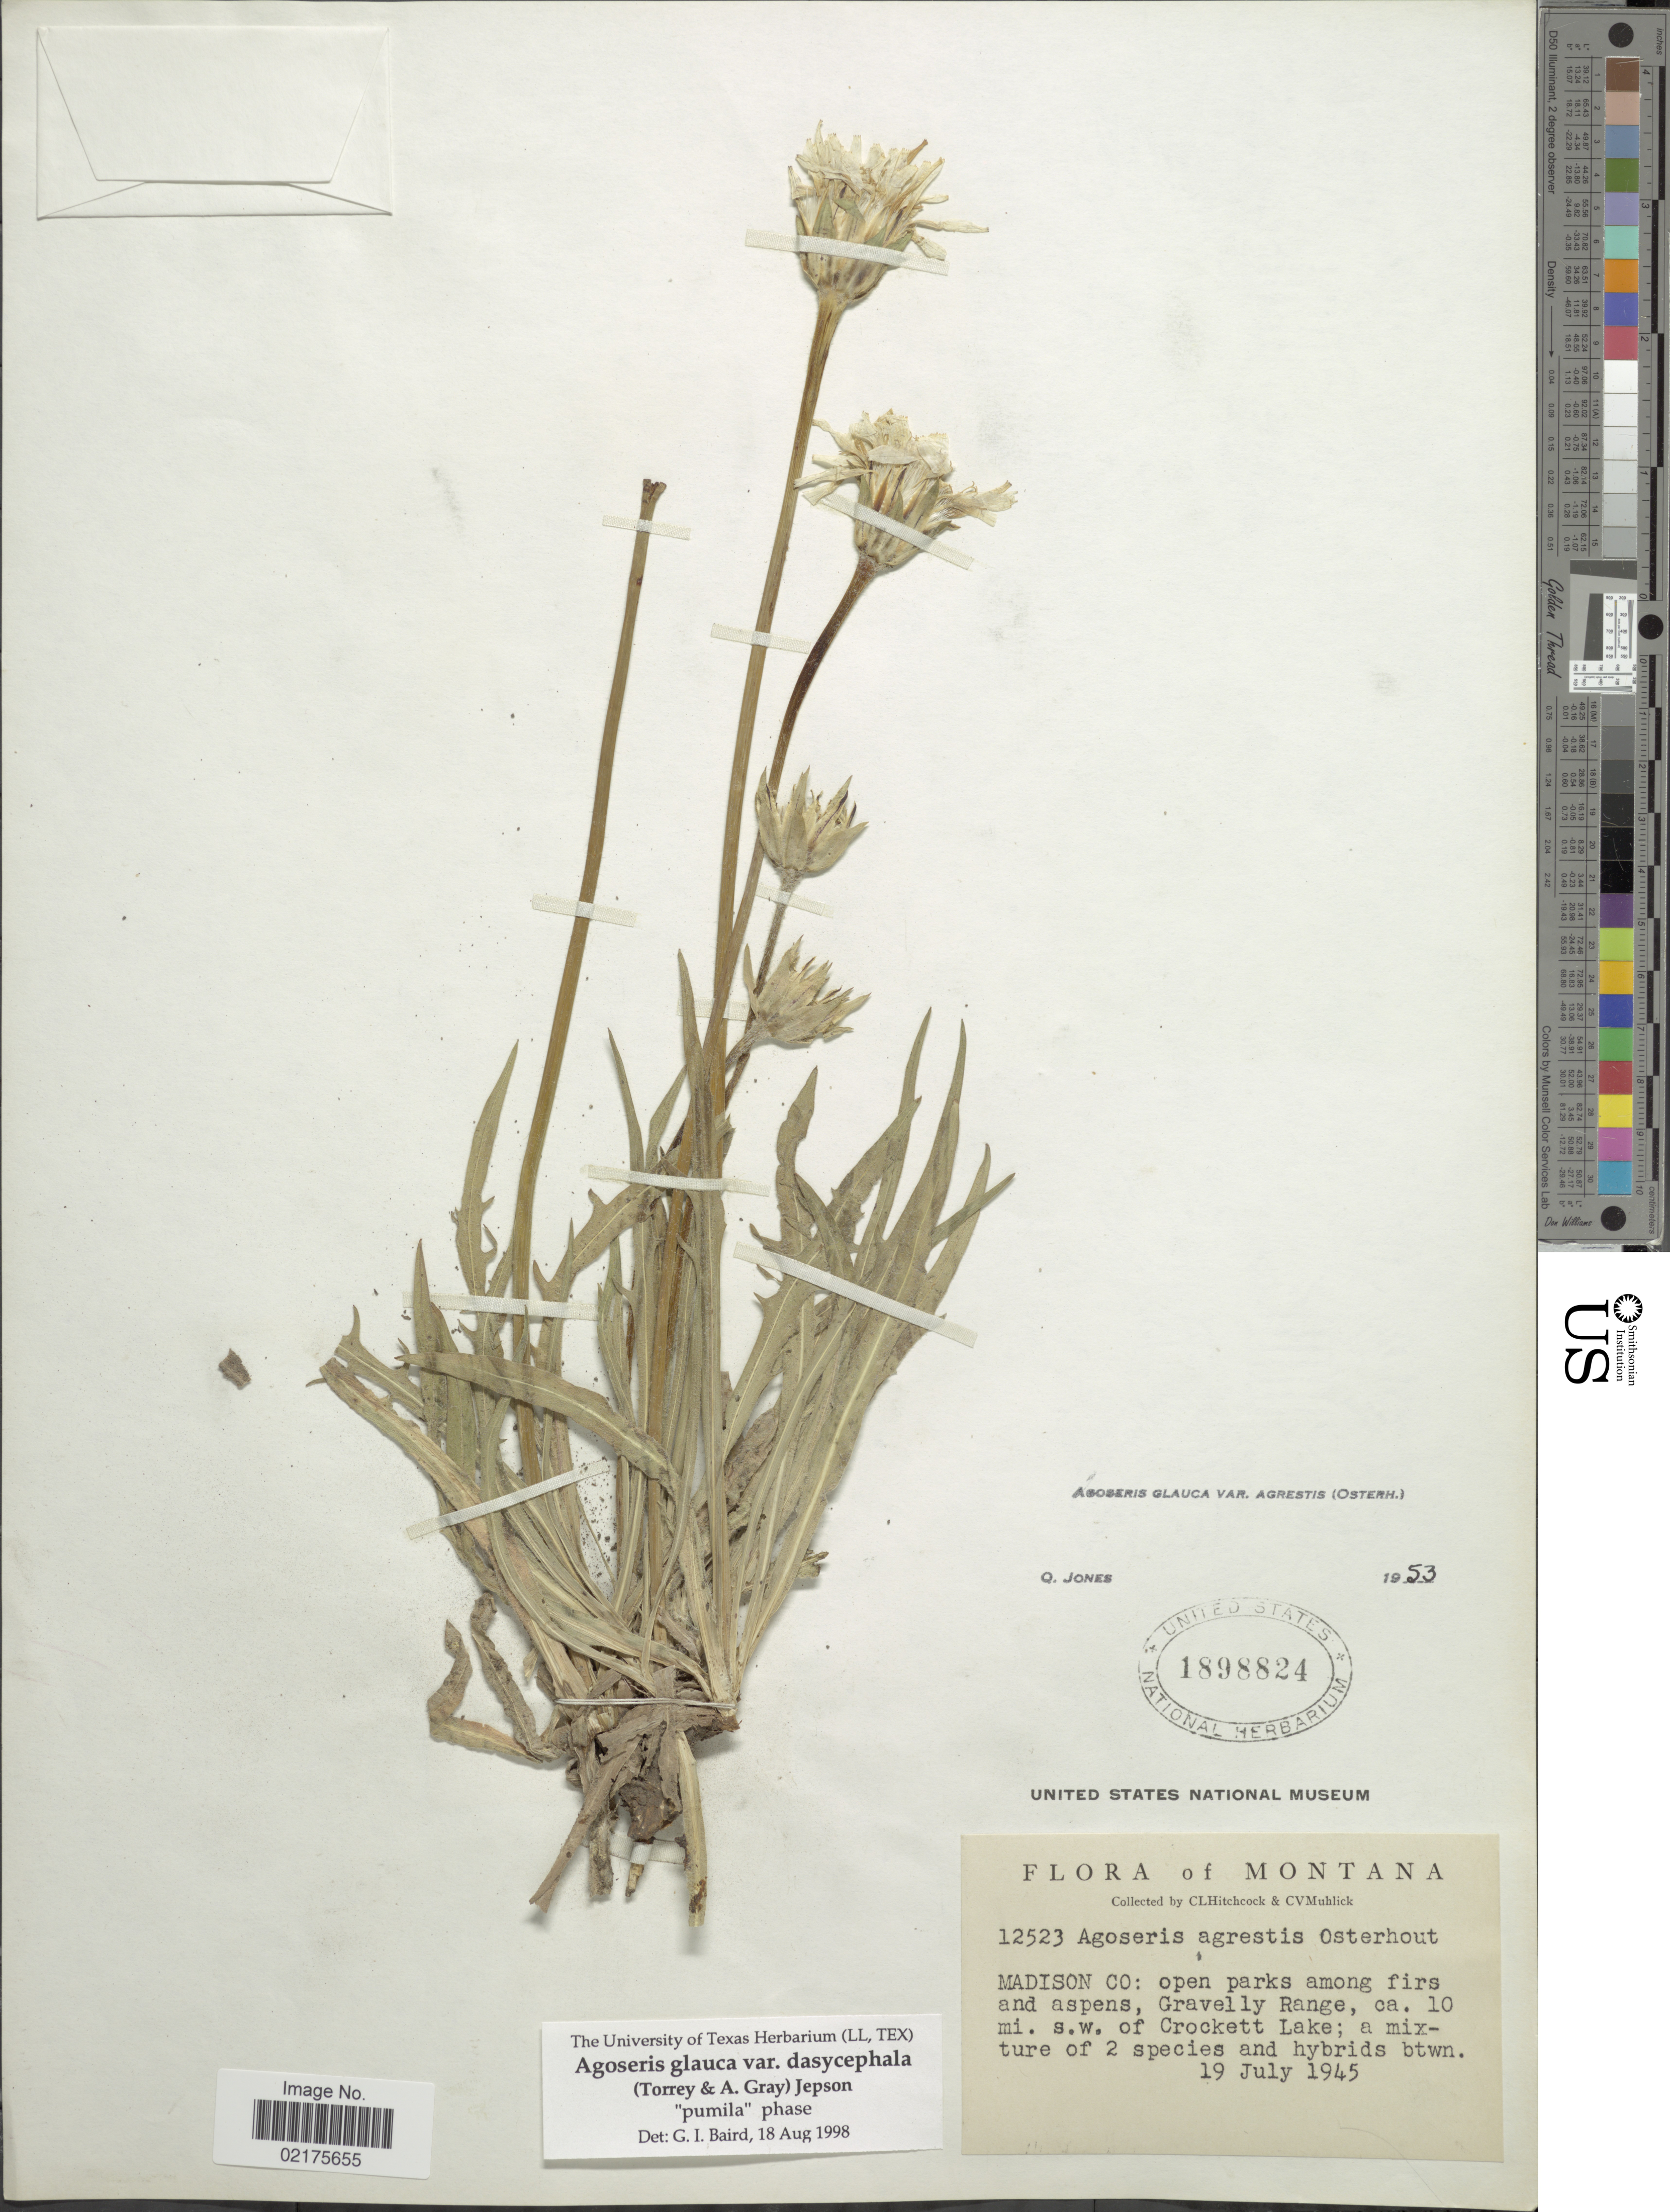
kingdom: Plantae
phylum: Tracheophyta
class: Magnoliopsida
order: Asterales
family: Asteraceae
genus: Agoseris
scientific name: Agoseris glauca var. dasycephala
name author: (Torr. & A. Gray) Jeps.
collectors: C. L. Hitchcock & C. V. Muhlick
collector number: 12523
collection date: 1945-07-19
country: United States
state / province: Montana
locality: Madison Co: Open parks among fris and aspens, Gravelly Range, ca. 10 mi. s.w. of Crockett Lake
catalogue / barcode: US 1898824